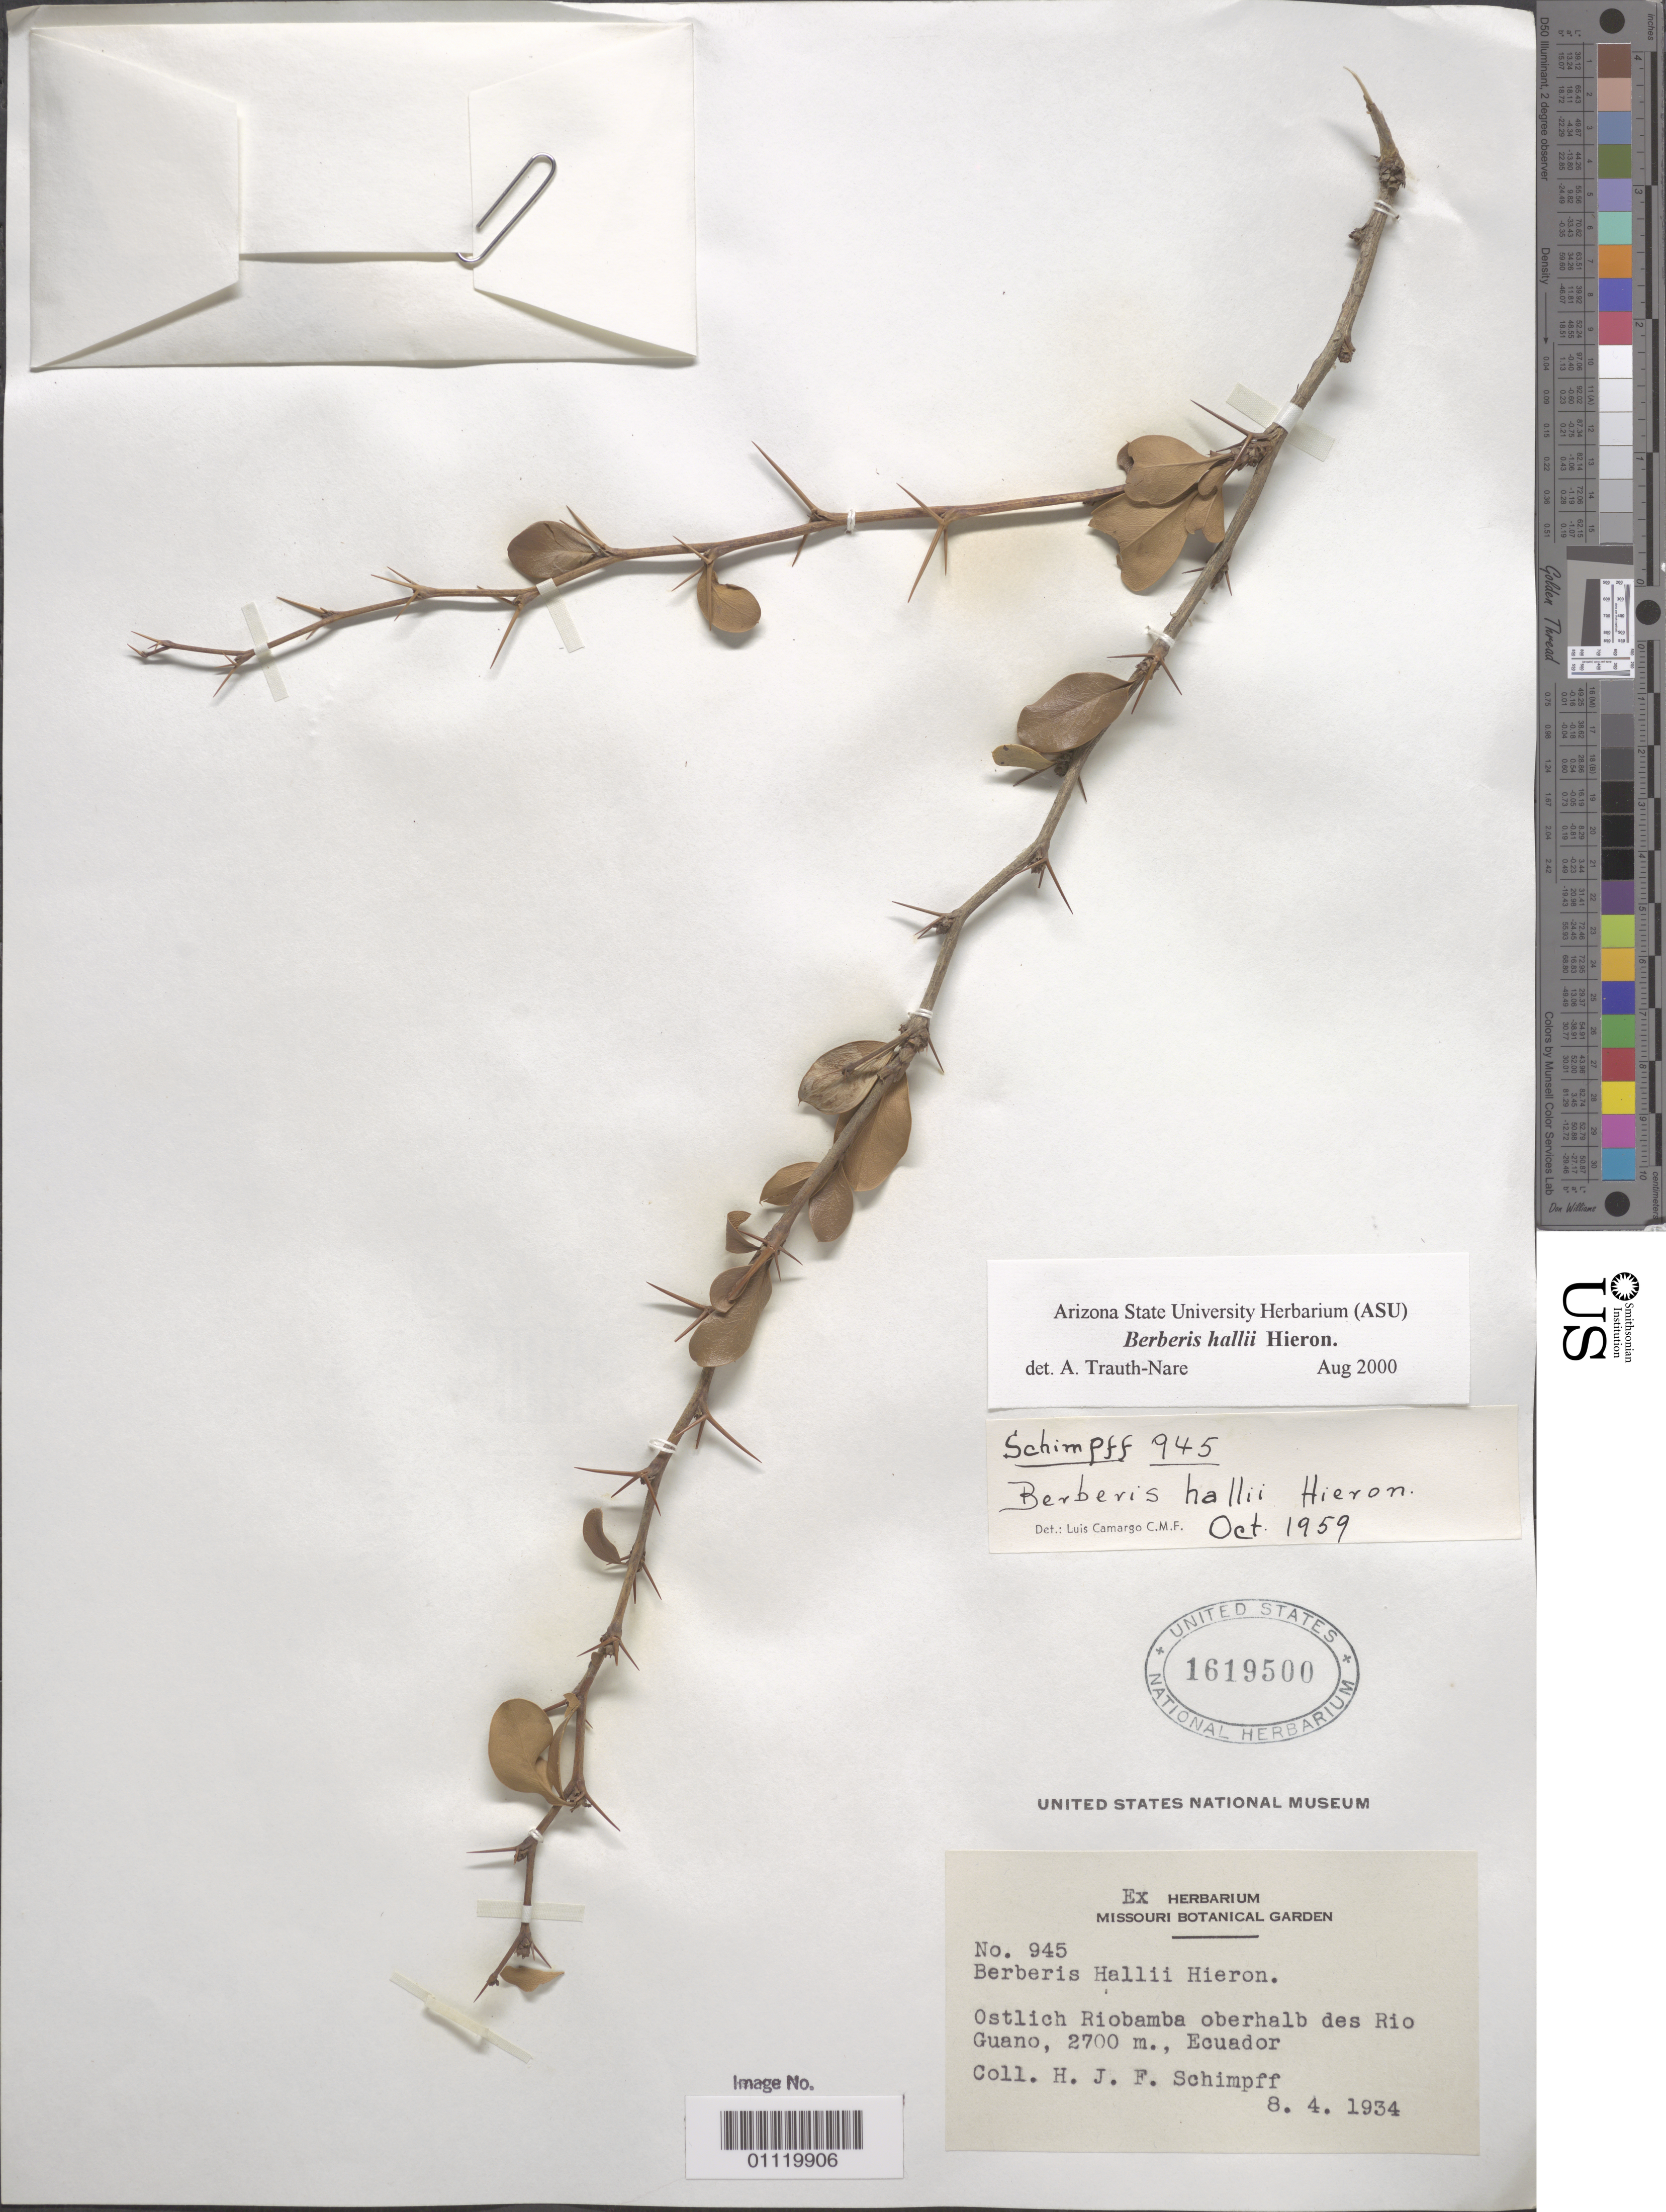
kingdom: Plantae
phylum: Tracheophyta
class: Magnoliopsida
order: Ranunculales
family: Berberidaceae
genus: Berberis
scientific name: Berberis hallii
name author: Hieron.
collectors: H. Schimpff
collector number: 945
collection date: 1934-04-08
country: Ecuador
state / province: Chimborazo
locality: To the east of Riobamba, above Rio Guano.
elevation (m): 2700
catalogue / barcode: US 1619500